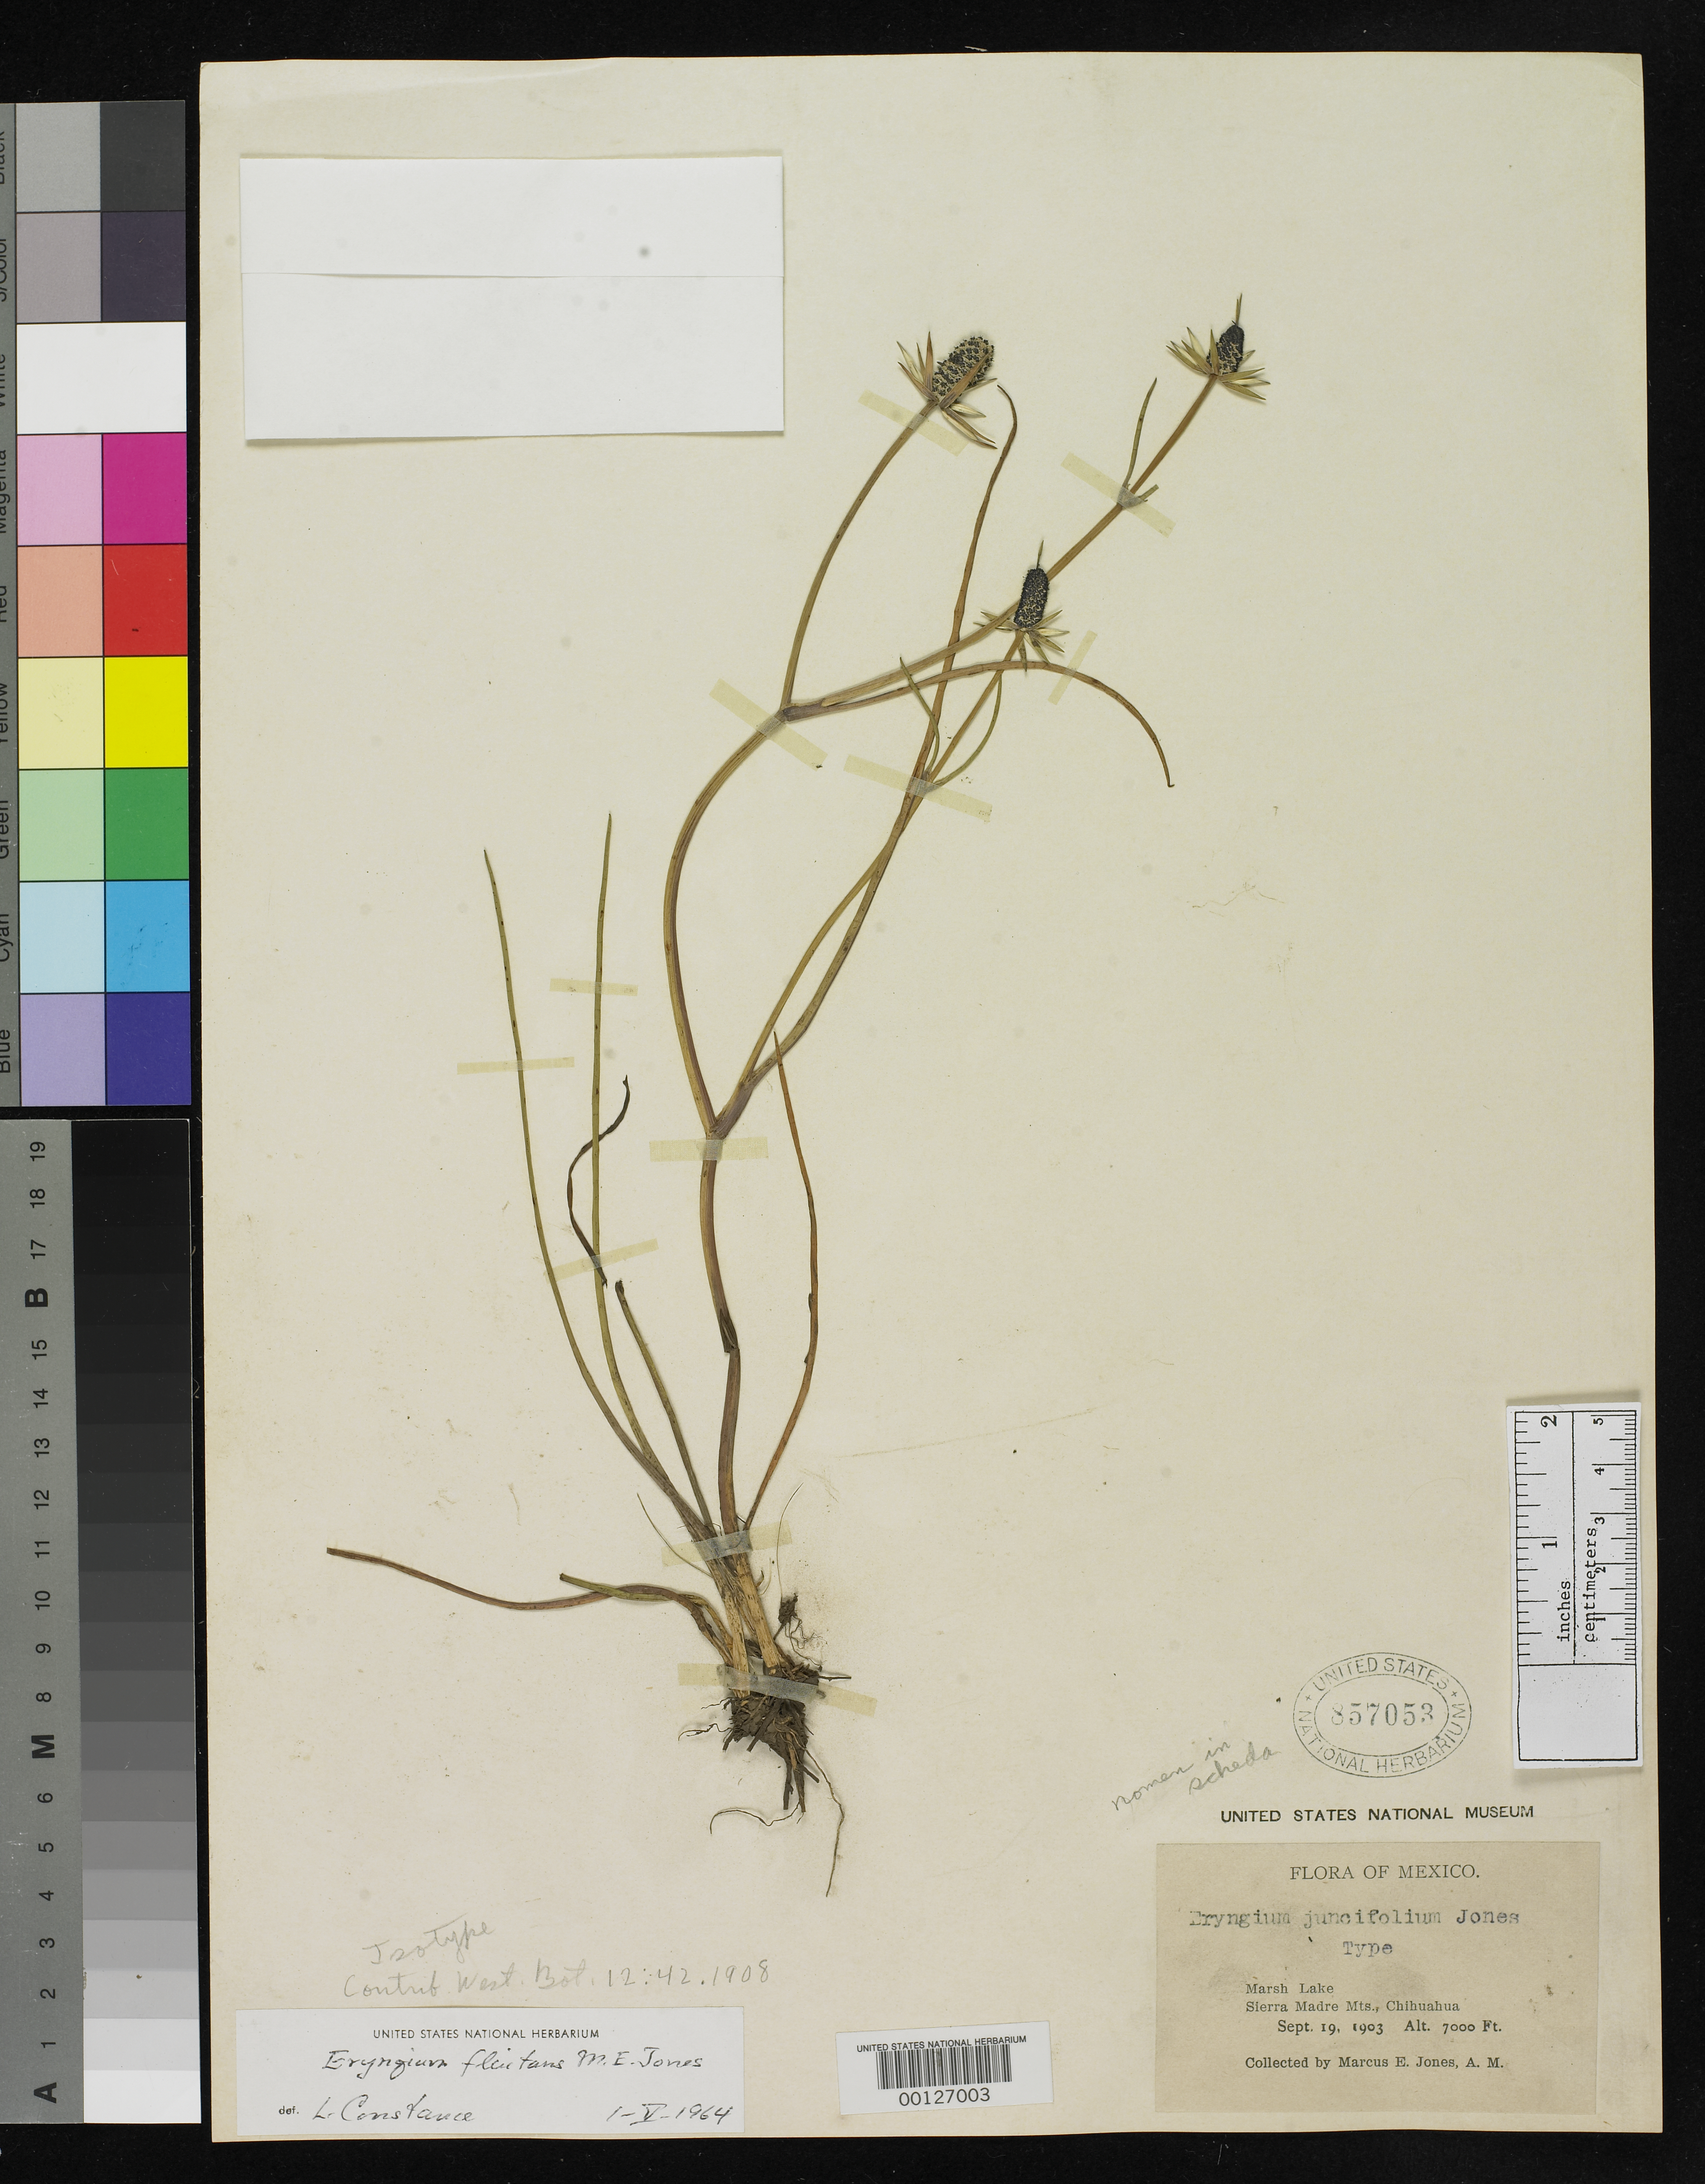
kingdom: Plantae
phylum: Tracheophyta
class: Magnoliopsida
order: Apiales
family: Apiaceae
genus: Eryngium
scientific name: Eryngium fluitans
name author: M.E. Jones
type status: Isotype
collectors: M. E. Jones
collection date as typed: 19 Sep 1903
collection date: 1903-09-19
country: Mexico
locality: E of Monserrat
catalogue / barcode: US 857053